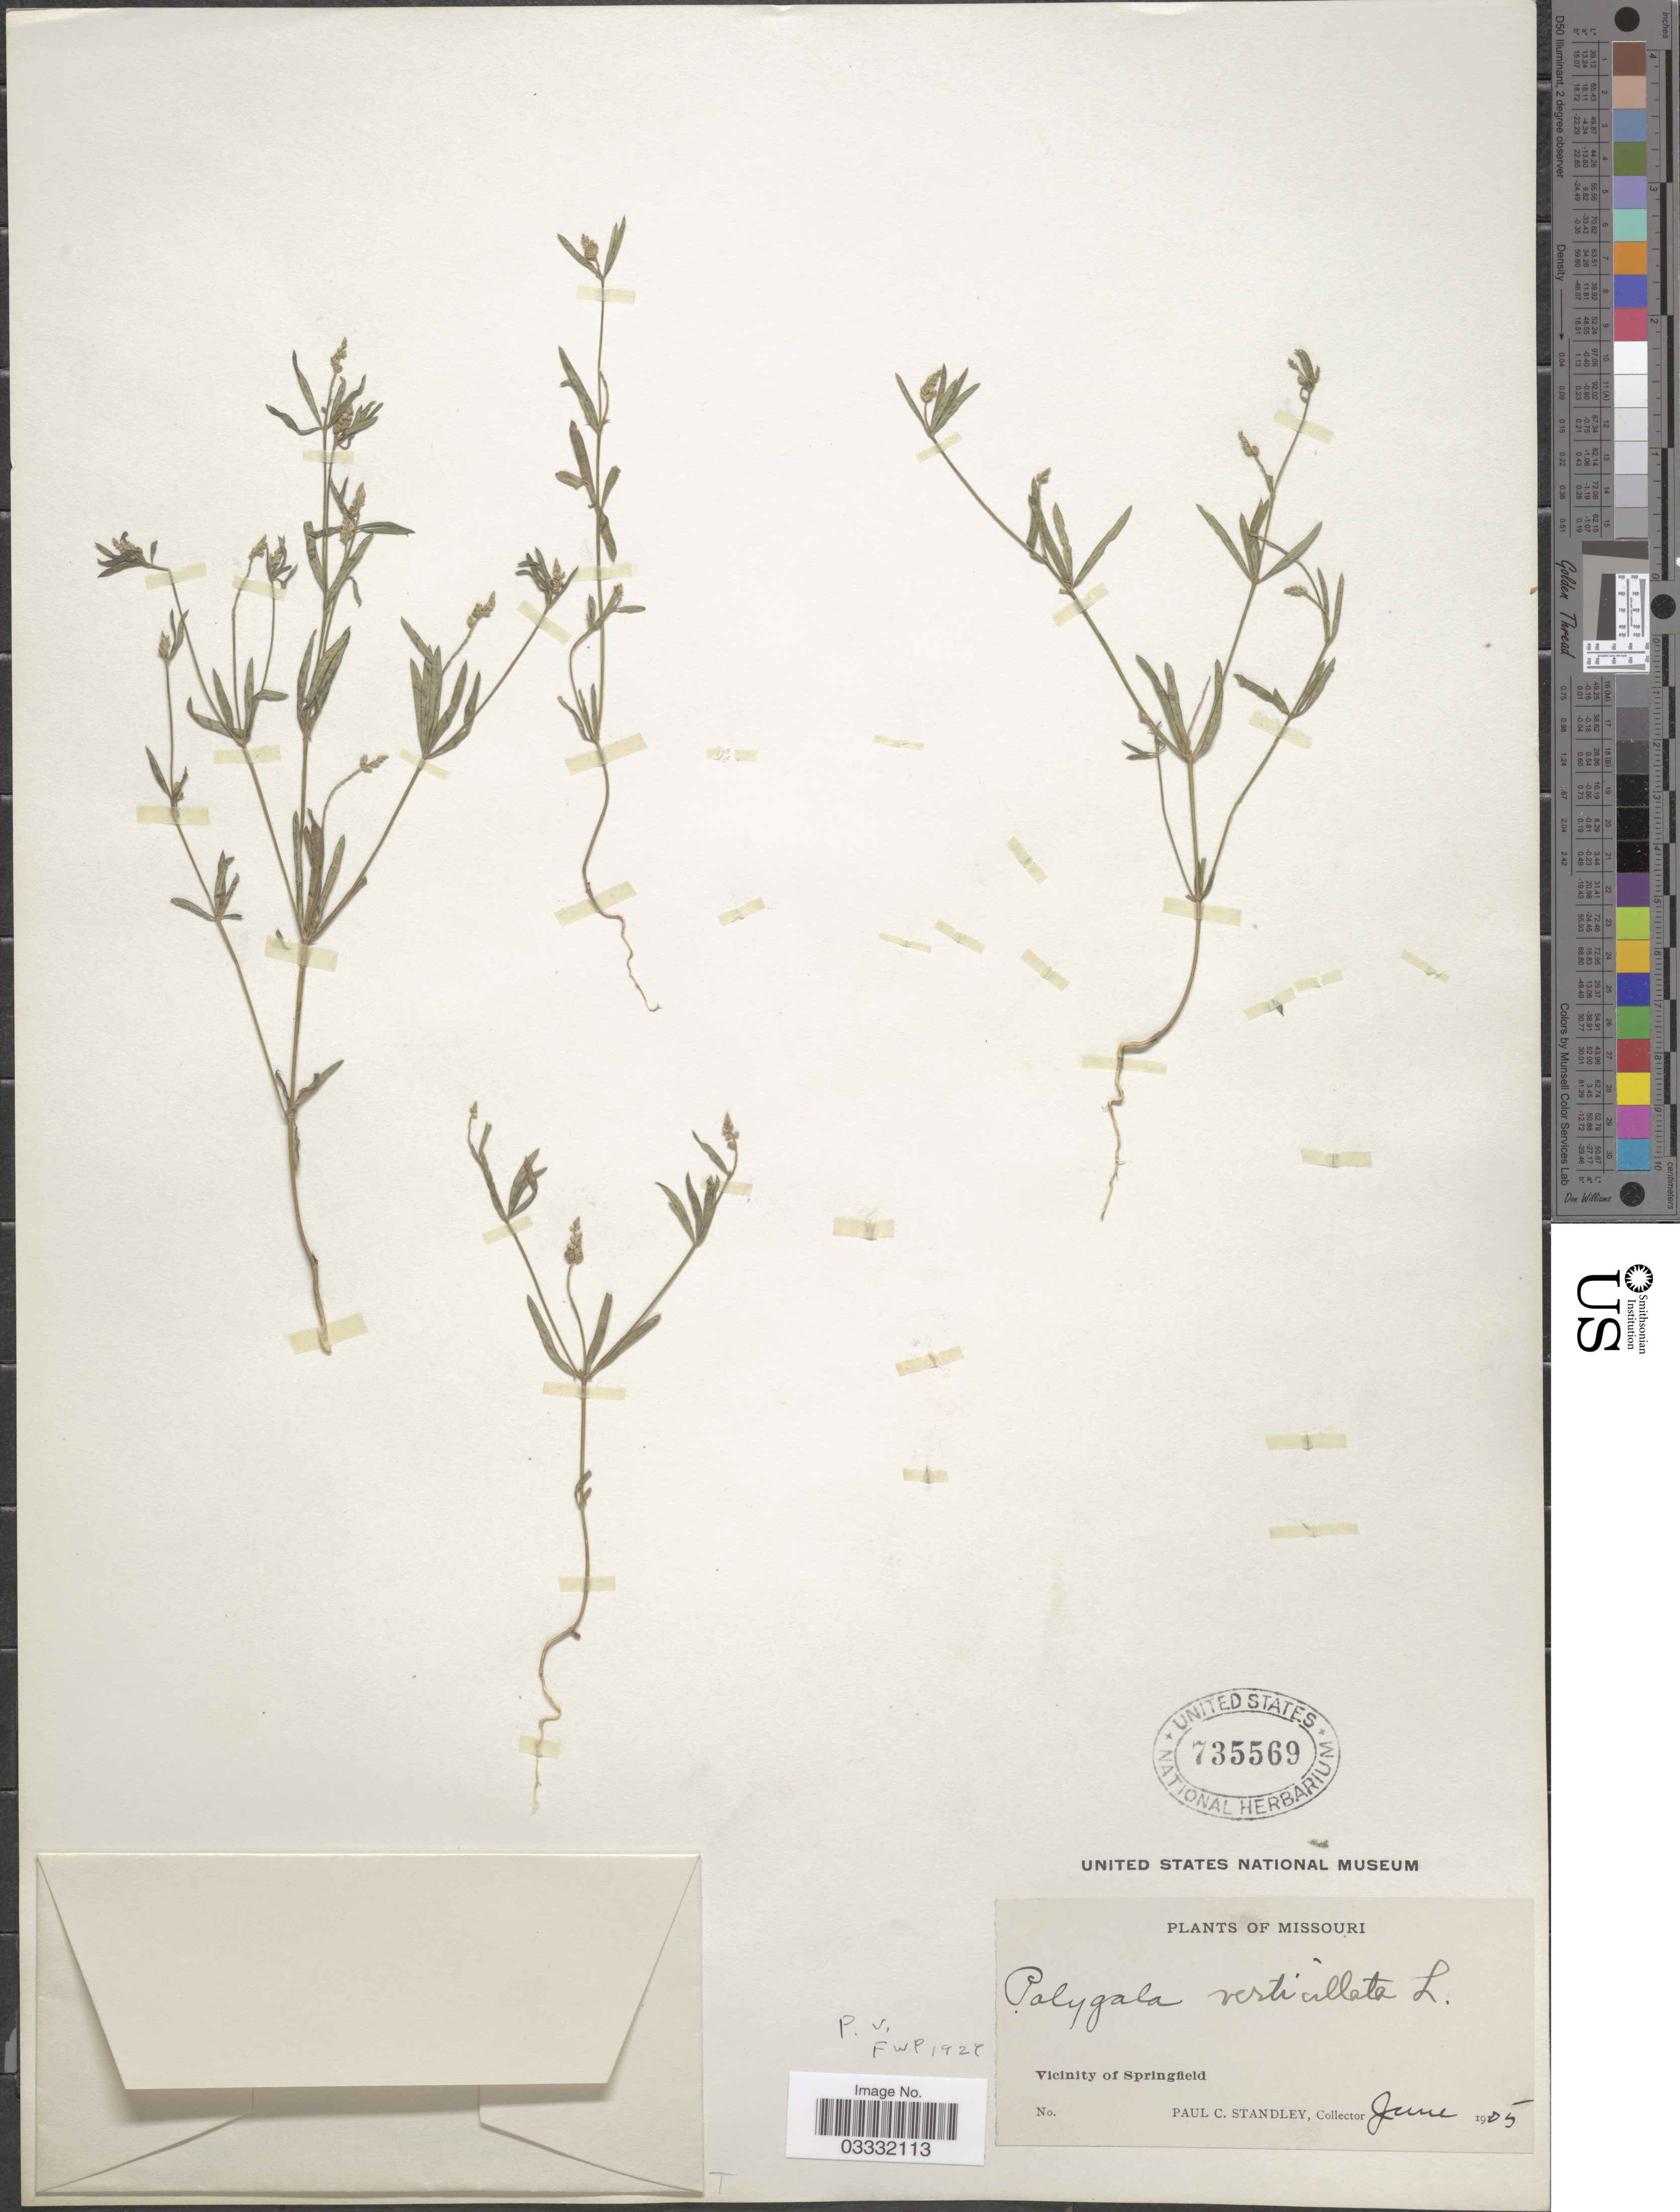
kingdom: Plantae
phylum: Tracheophyta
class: Magnoliopsida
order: Fabales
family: Polygalaceae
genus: Polygala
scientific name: Polygala verticillata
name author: L.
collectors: P. C. Standley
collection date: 1905-06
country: United States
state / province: Missouri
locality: Vicinity of Springfield.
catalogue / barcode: US 735569